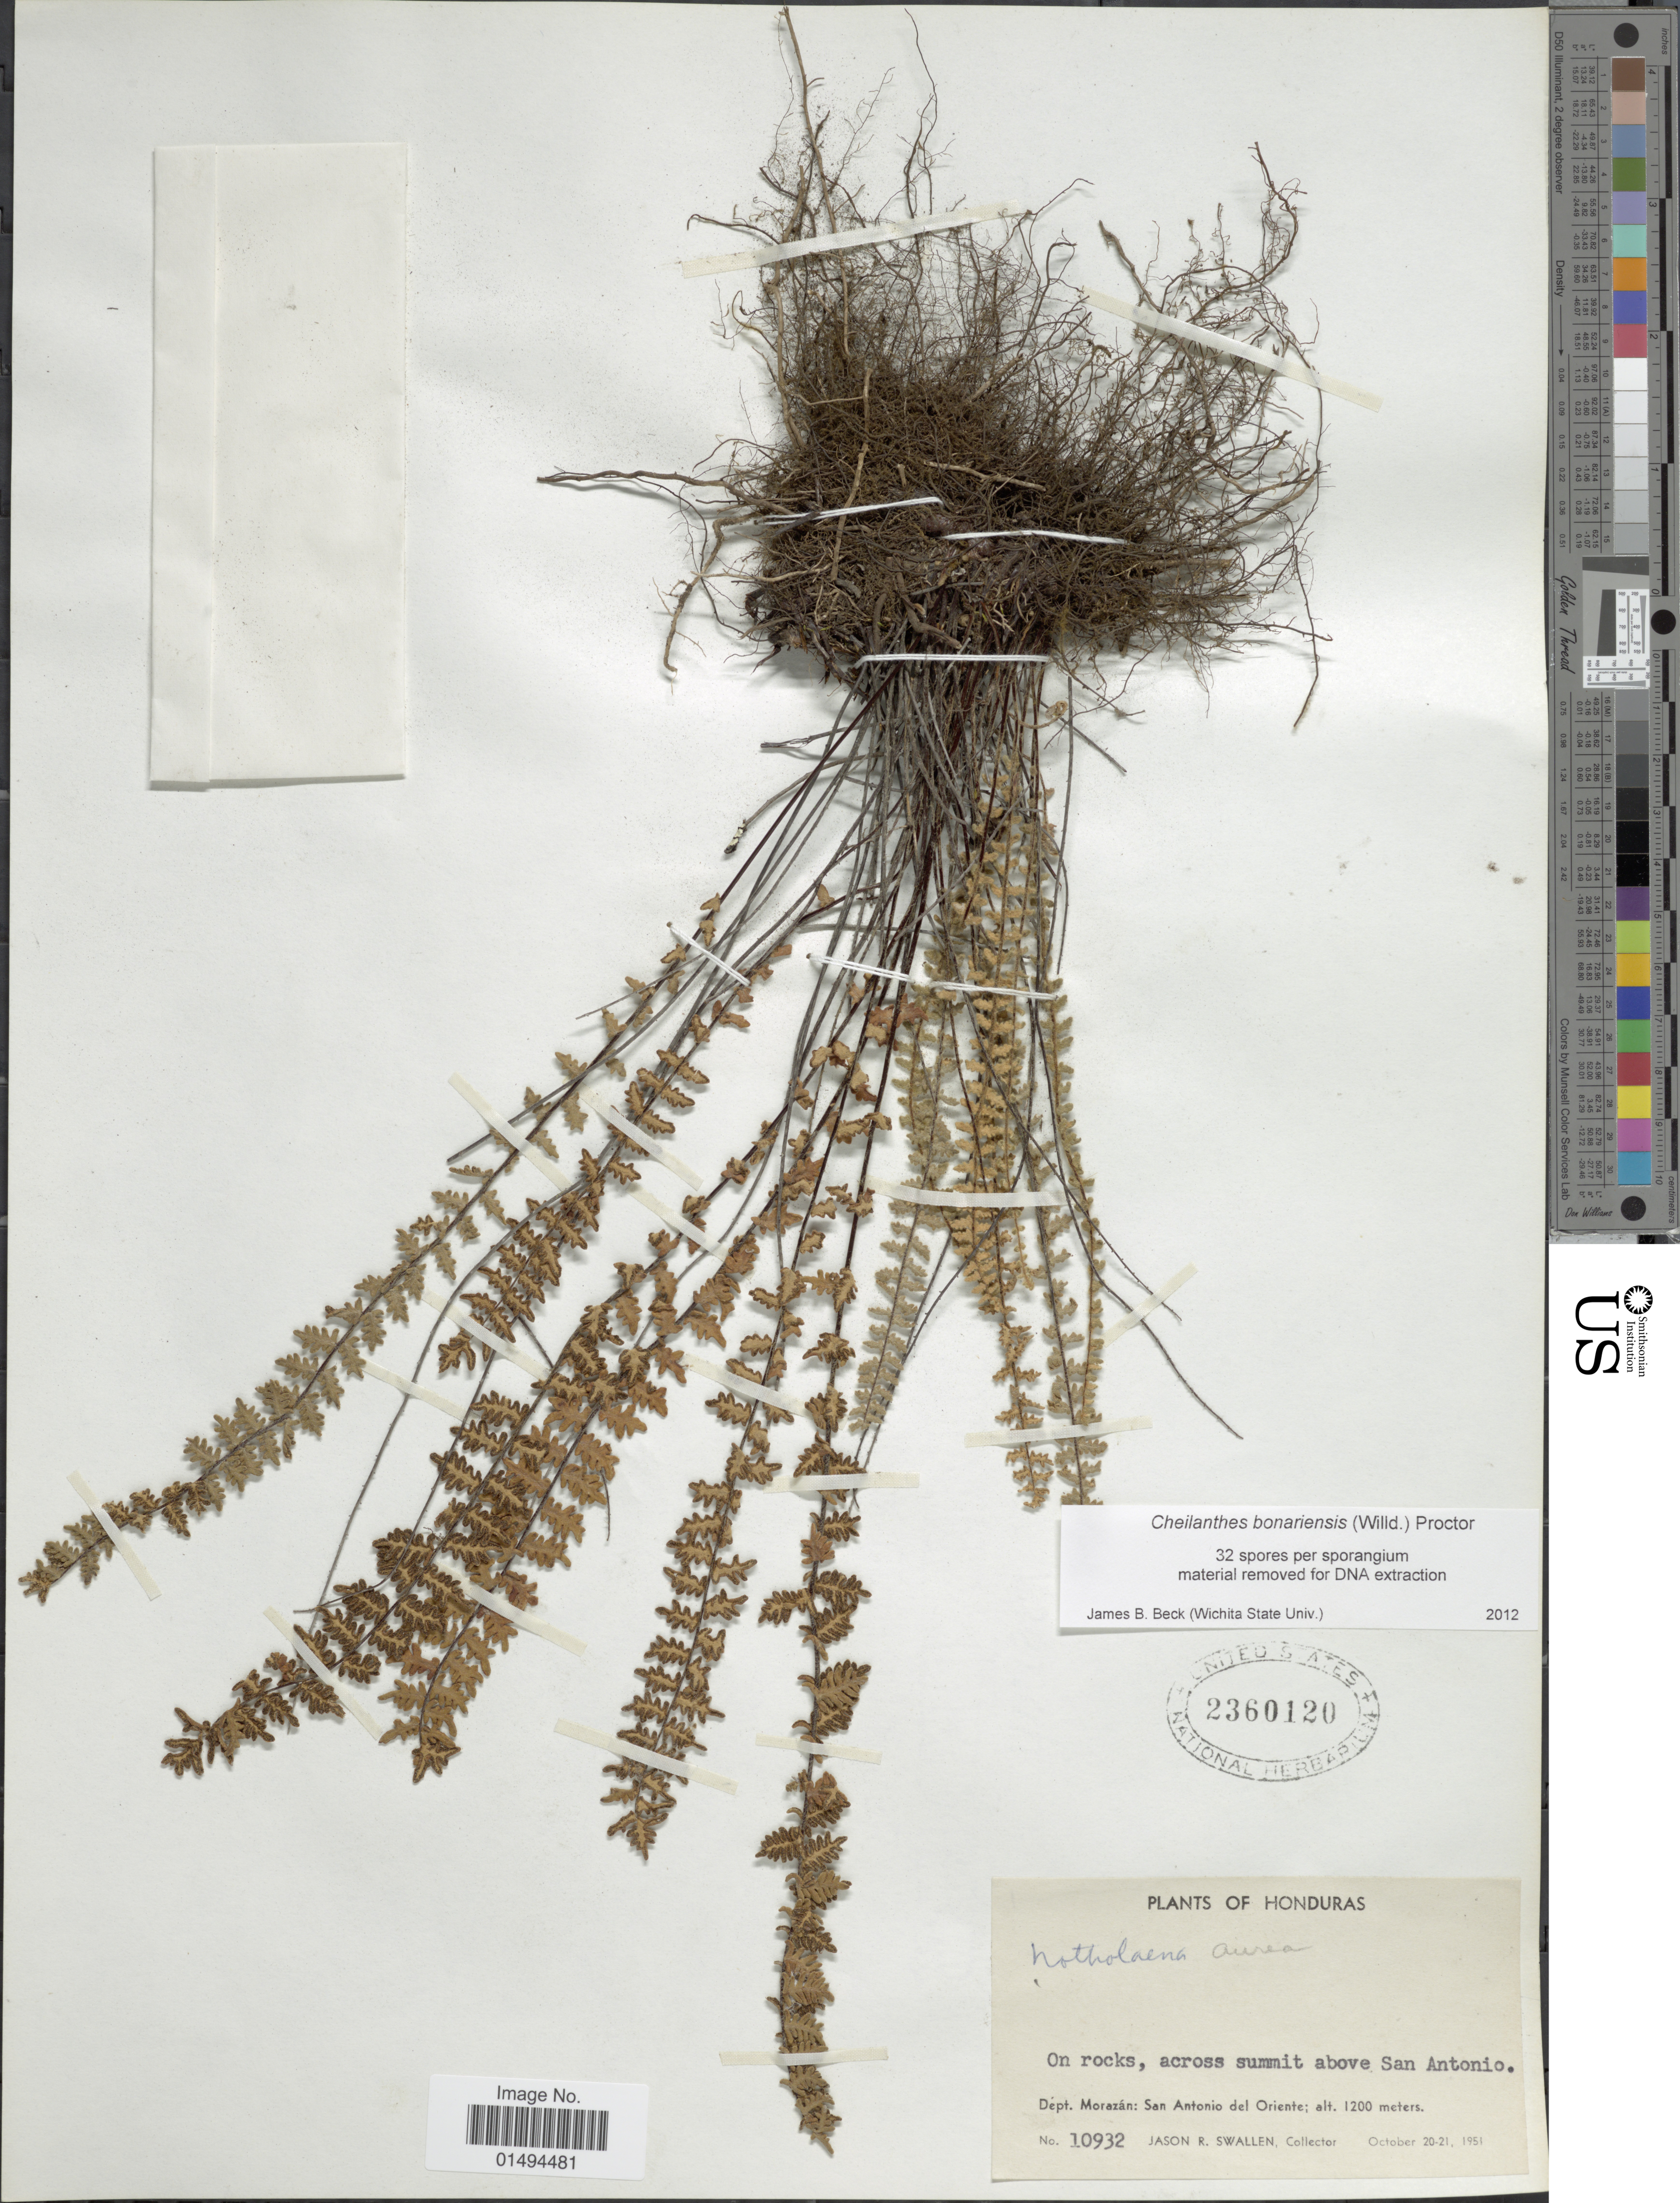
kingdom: Plantae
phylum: Tracheophyta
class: Polypodiopsida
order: Polypodiales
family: Pteridaceae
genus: Myriopteris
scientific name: Myriopteris aurea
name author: (Poir.) Grusz & Windham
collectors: J. R. Swallen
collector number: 10932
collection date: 1951-10-20/1951-10-21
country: Honduras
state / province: Fco. Morazán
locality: San Antonio del Oriente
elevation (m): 1200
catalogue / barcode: US 2360120